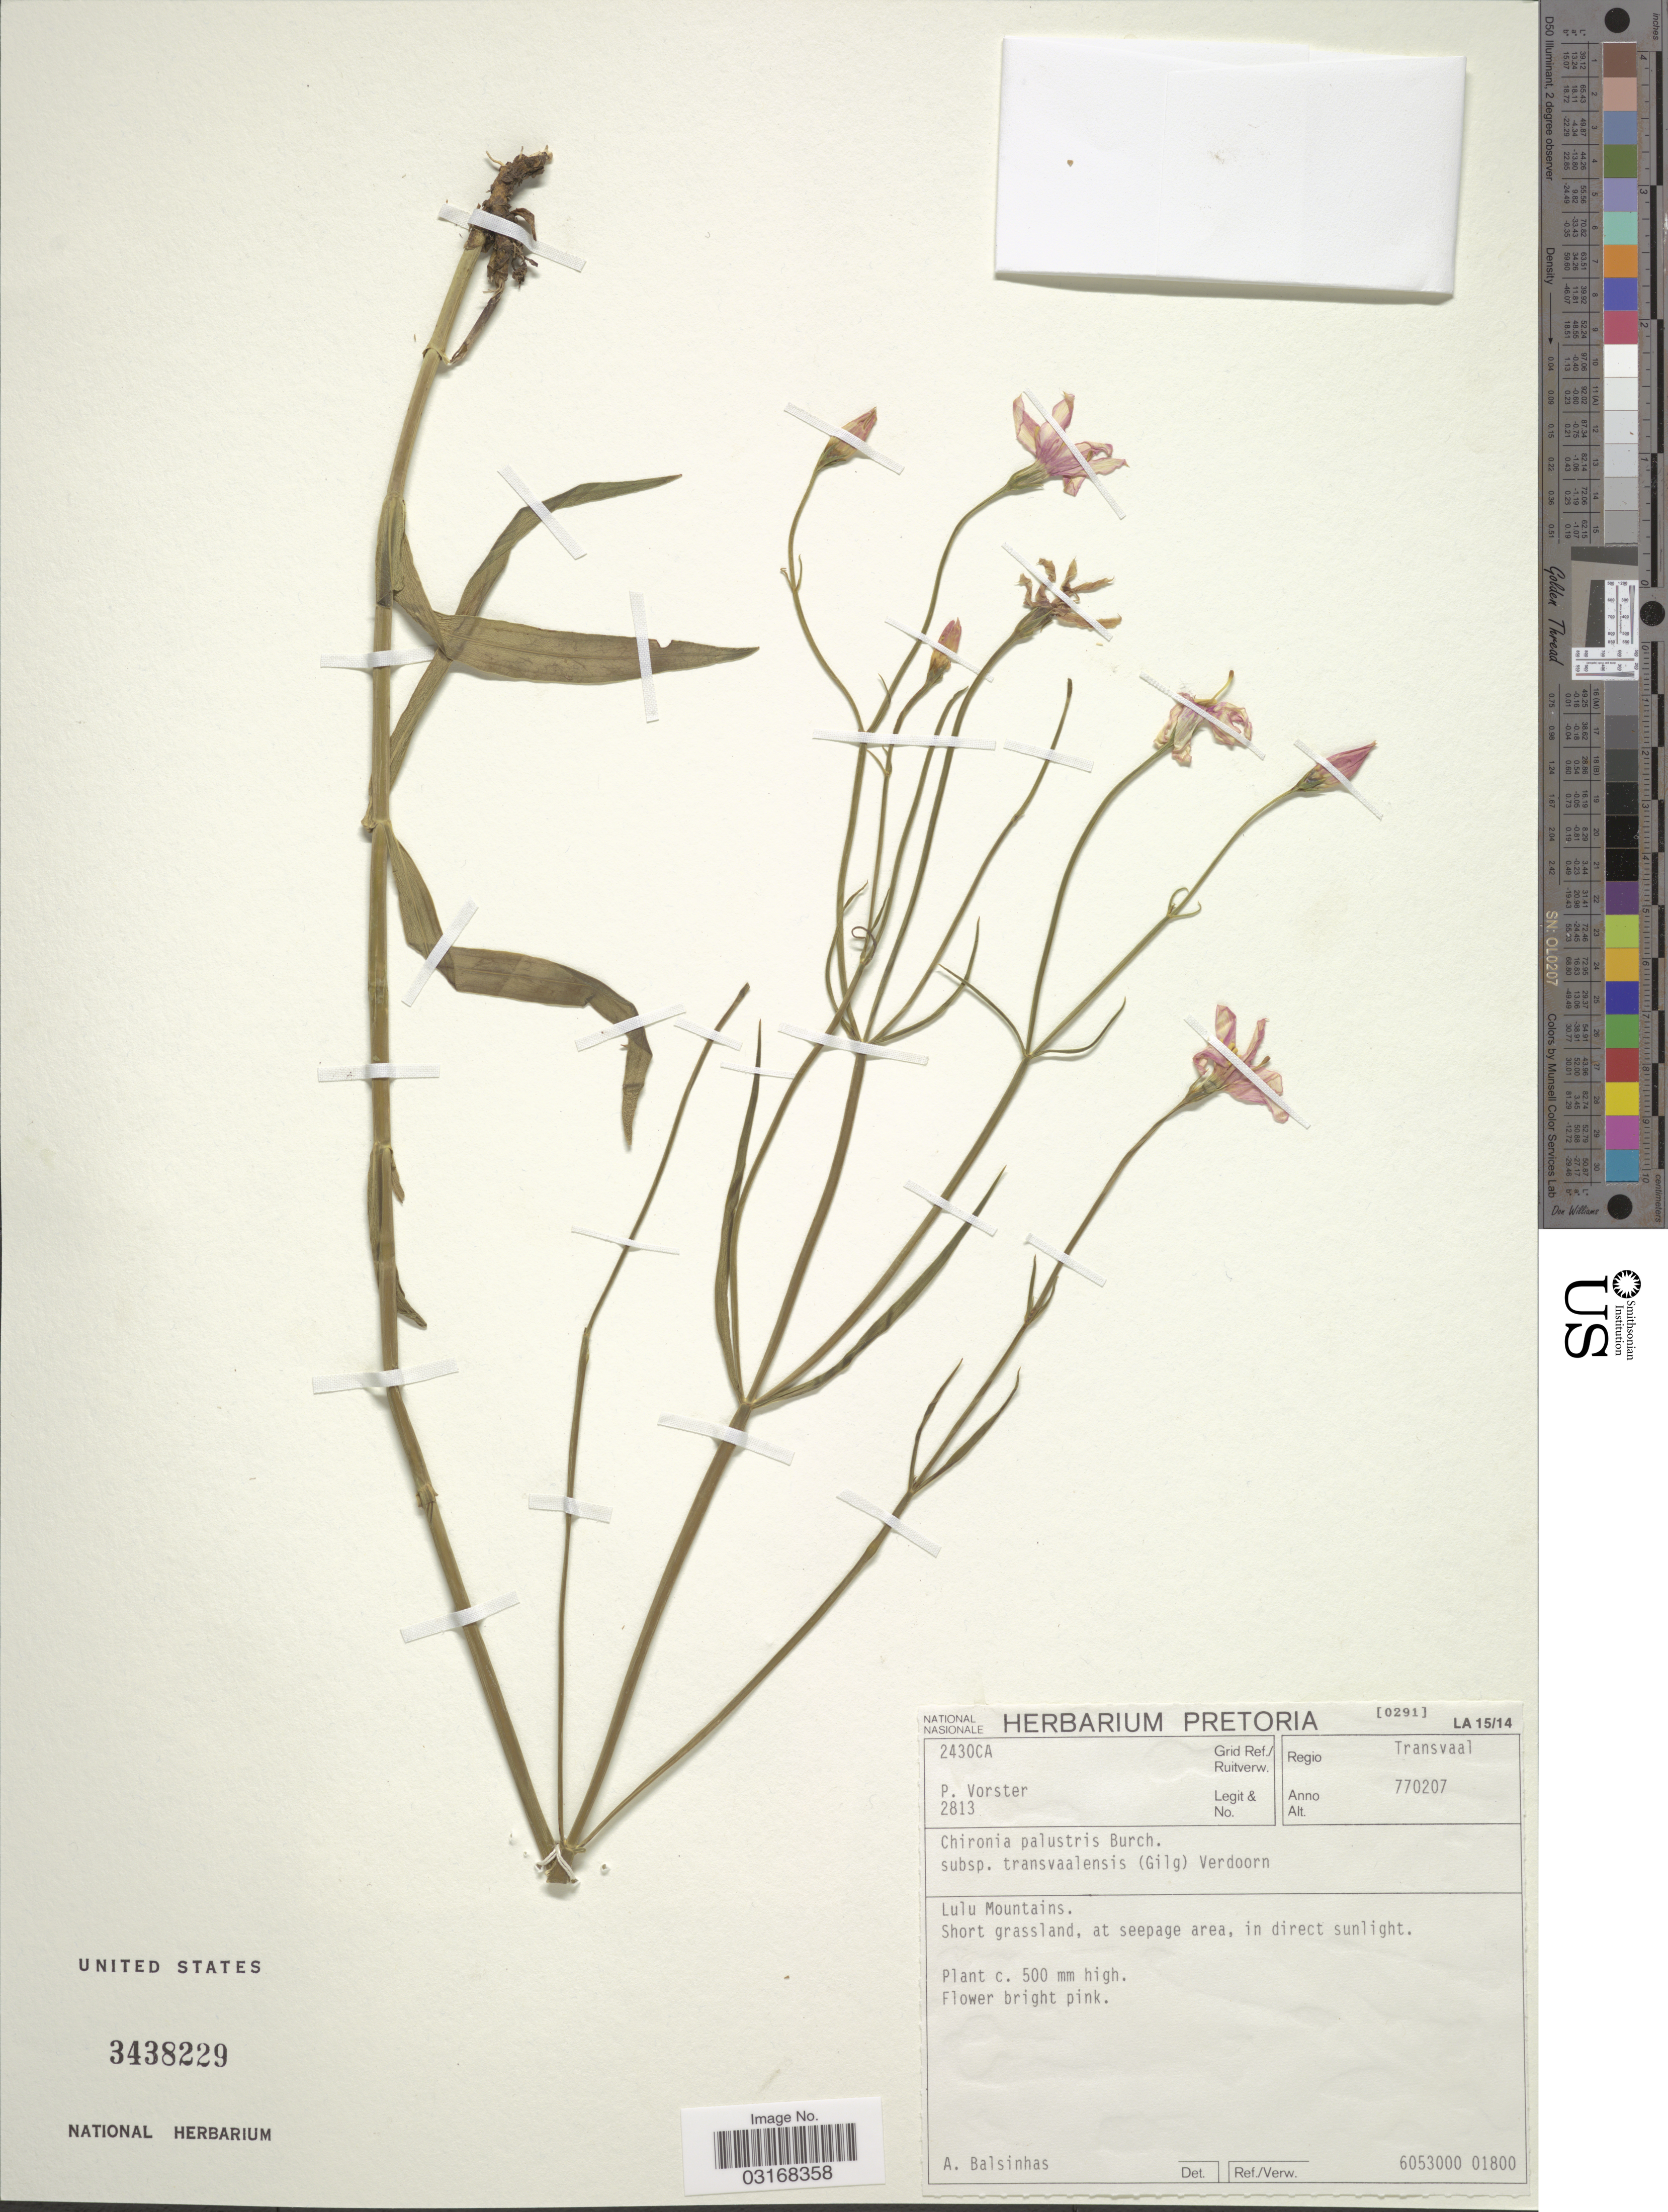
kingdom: Plantae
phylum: Tracheophyta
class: Magnoliopsida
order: Gentianales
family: Gentianaceae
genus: Chironia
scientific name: Chironia palustris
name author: Burch.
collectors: P. Vorster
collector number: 2813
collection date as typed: Transcribed d/m/y: 7/2/77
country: South Africa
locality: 2430CA Grid Ref./ Ruitverw. Regio Transvaal. Lulu Mountains.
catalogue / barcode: US 3438229